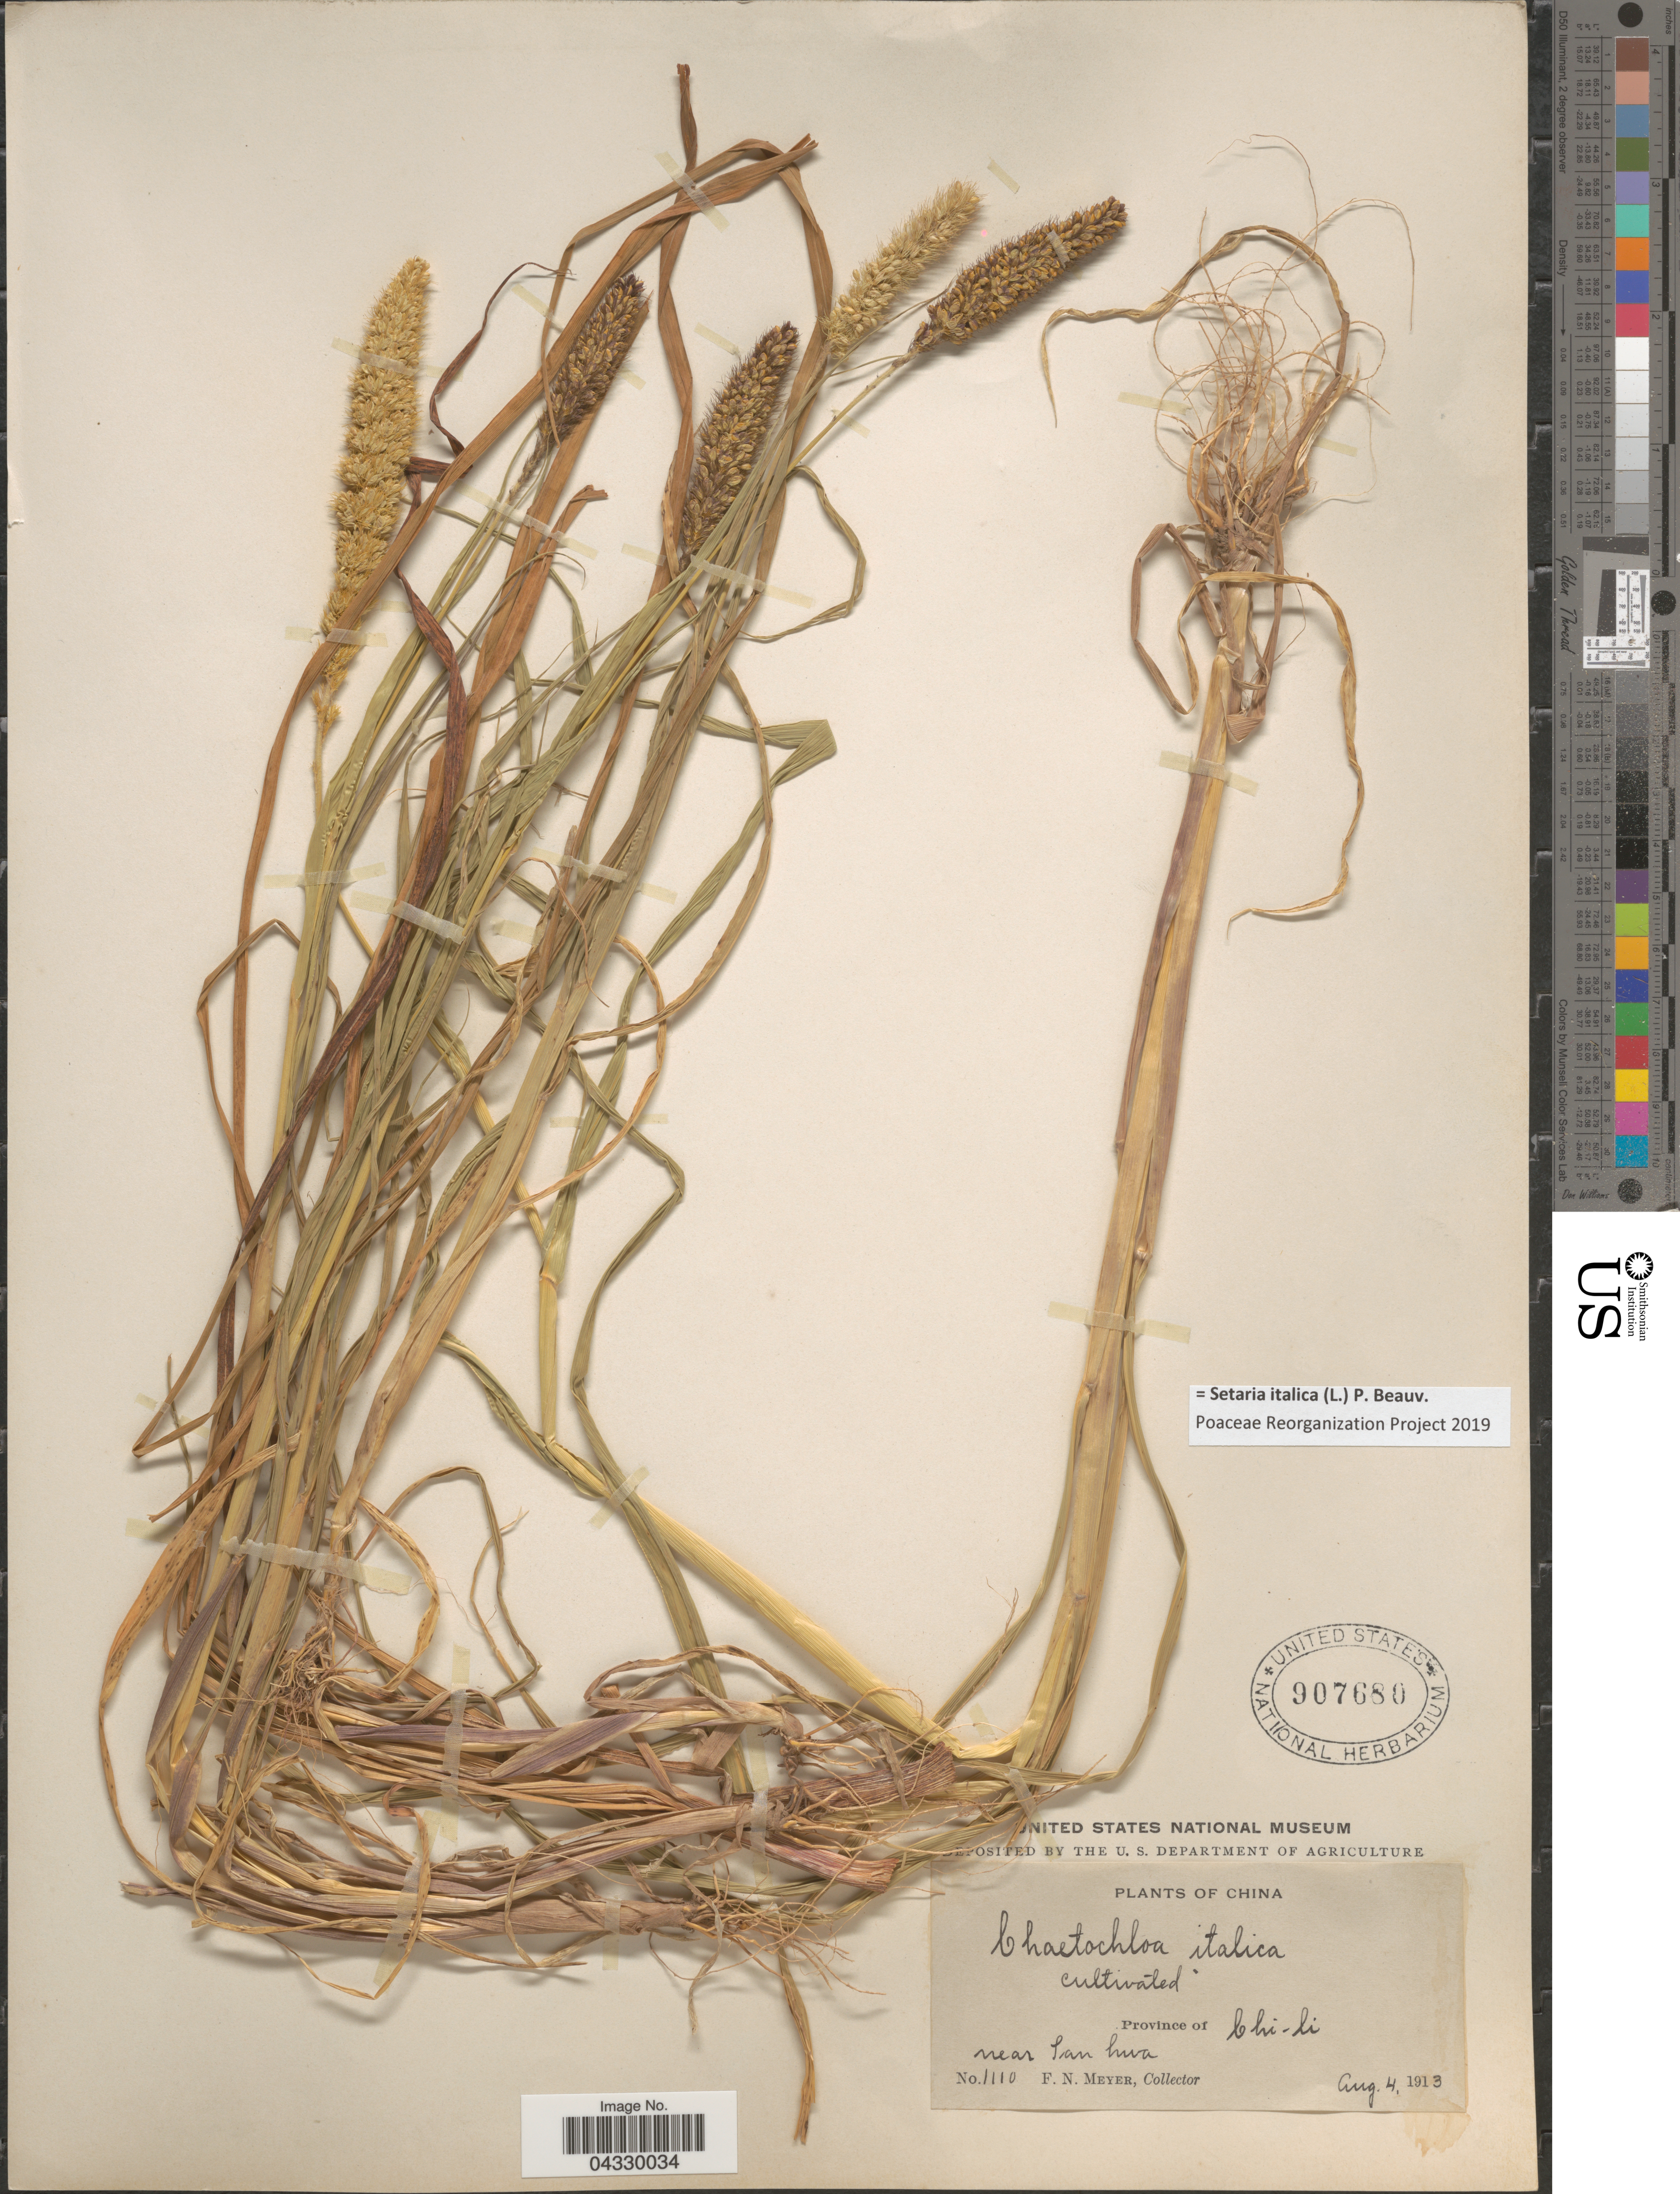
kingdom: Plantae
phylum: Tracheophyta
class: Liliopsida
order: Poales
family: Poaceae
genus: Setaria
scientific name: Setaria italica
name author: (L.) P. Beauv.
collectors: F. N. Meyer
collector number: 1110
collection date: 1913-08-04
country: China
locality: Province of Chi-li near Lan Hua.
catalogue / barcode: US 907680